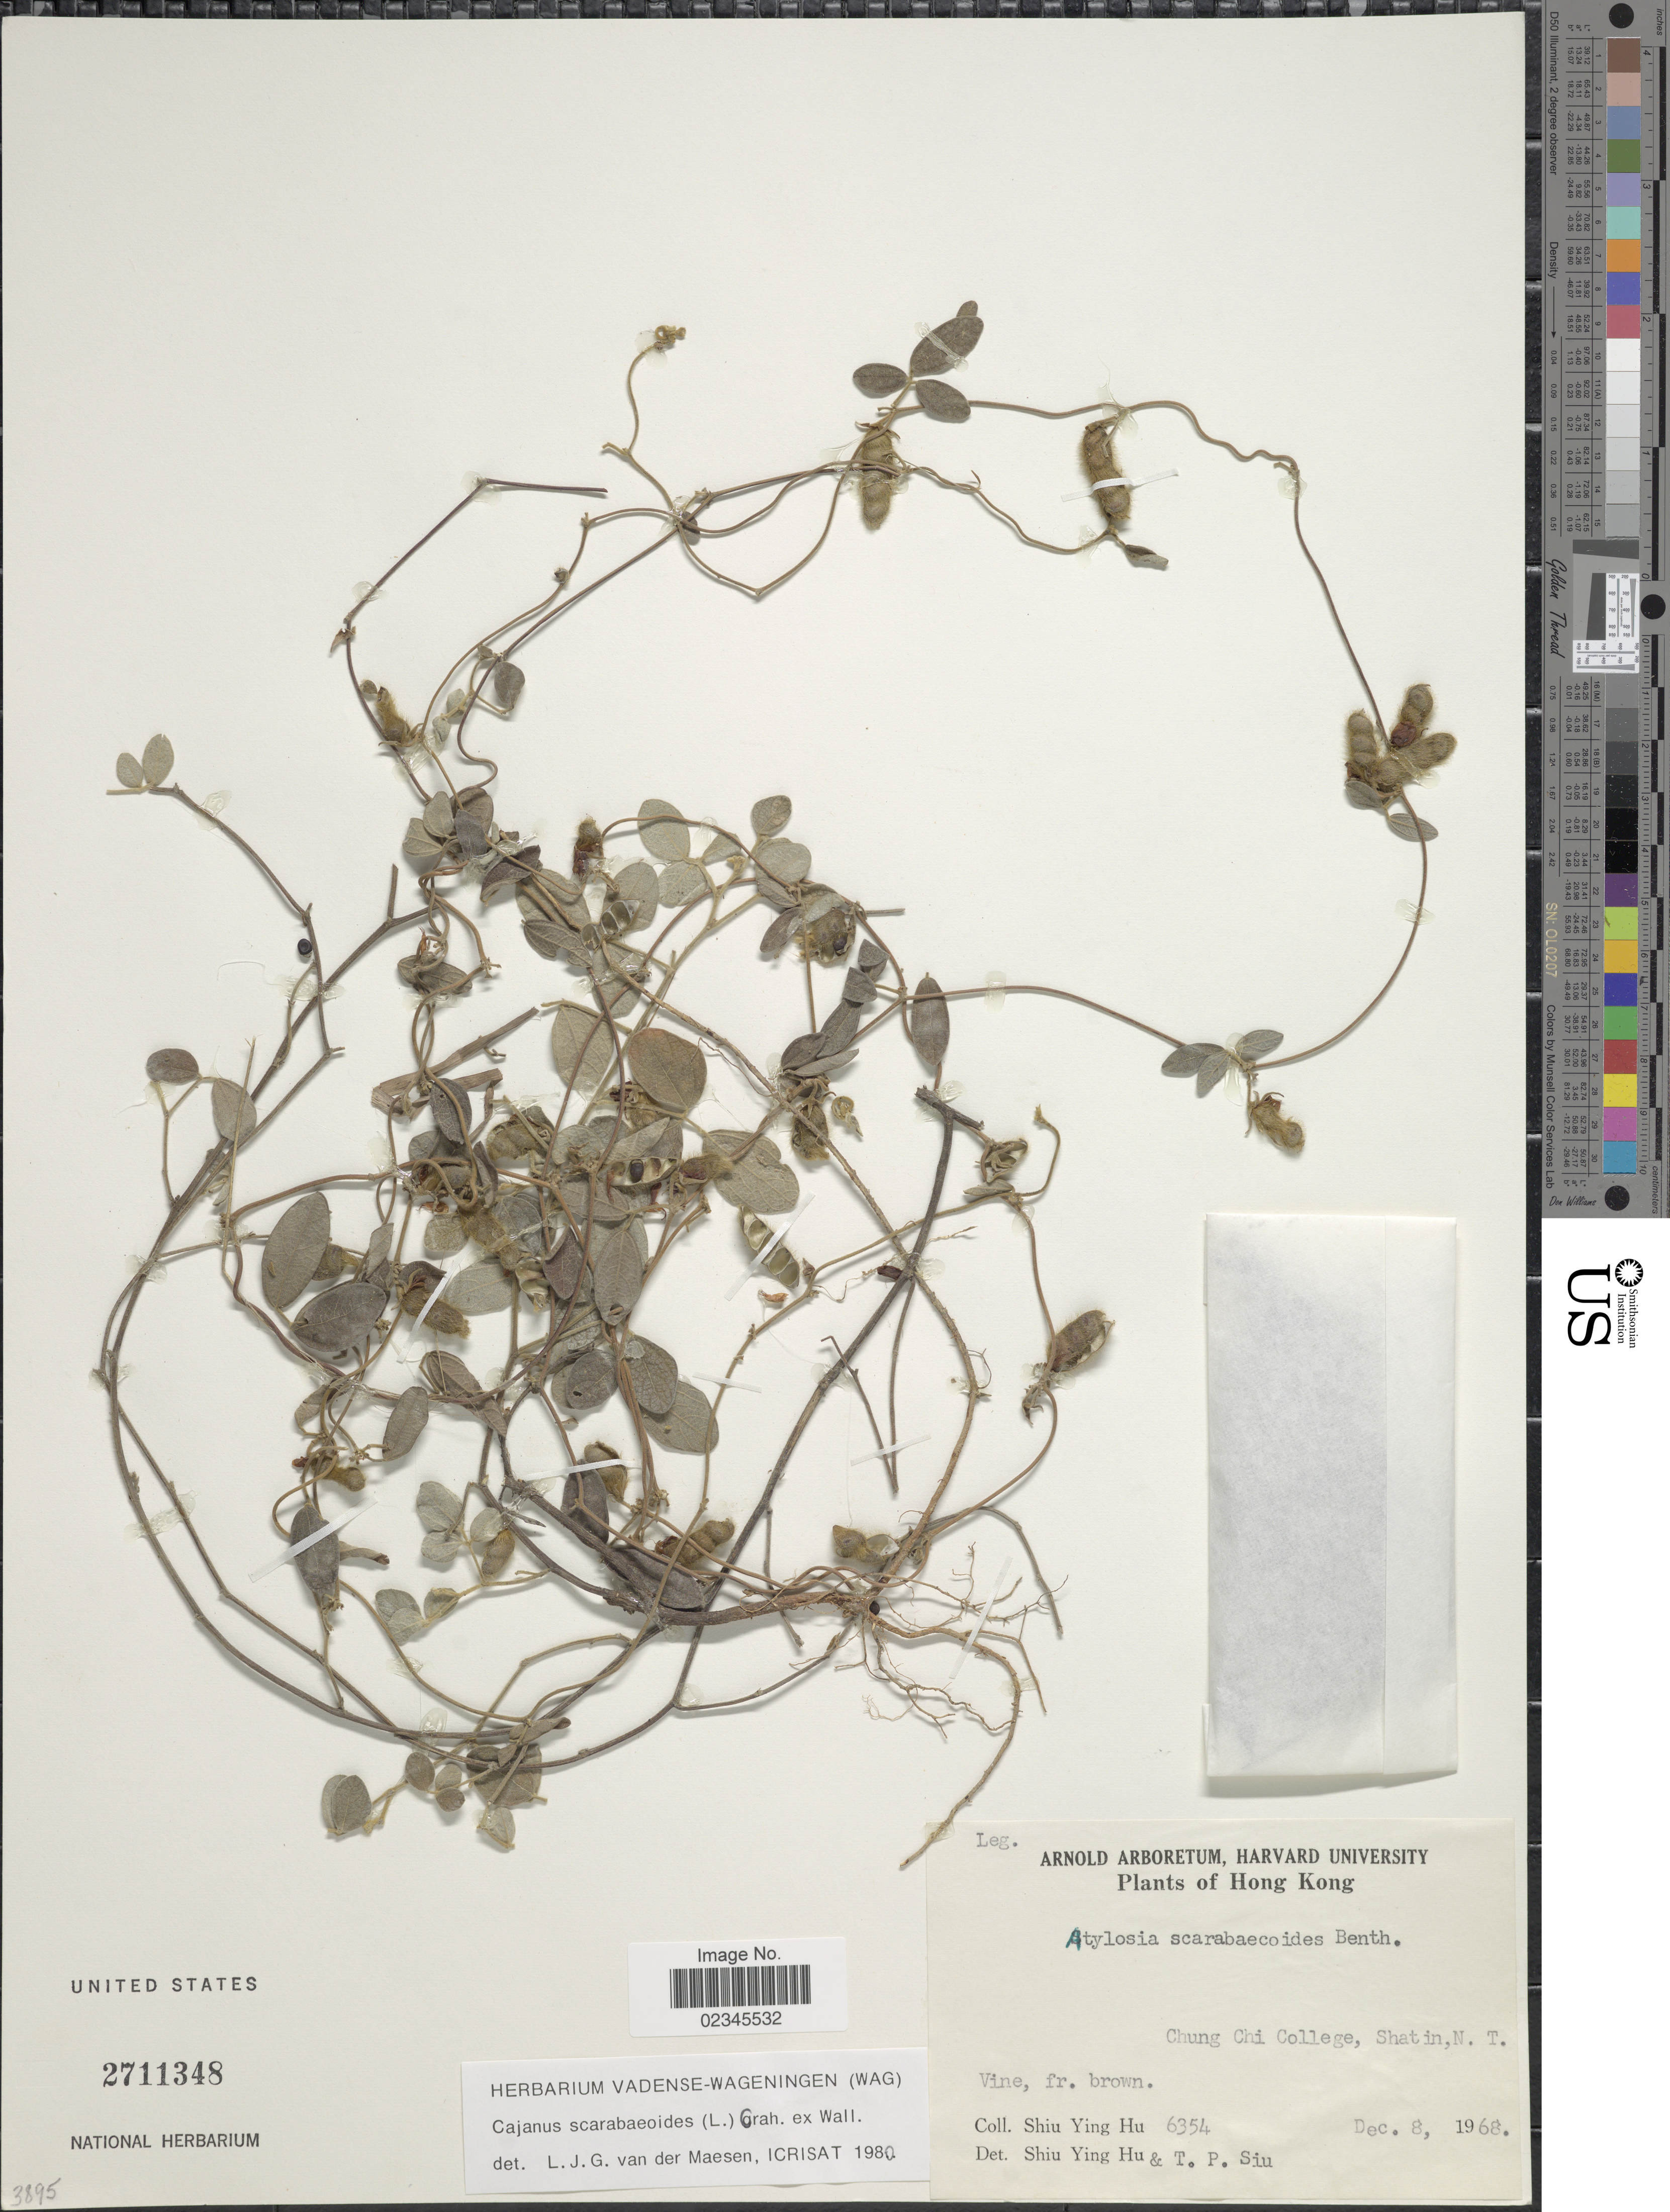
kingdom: Plantae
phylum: Tracheophyta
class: Magnoliopsida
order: Fabales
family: Fabaceae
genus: Cajanus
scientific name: Cajanus scarabaeoides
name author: (L.) Thou. ex Graham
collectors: S. Y. Hu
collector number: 6354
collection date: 1968-12-08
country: China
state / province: Hong Kong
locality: Chung Chi College, Shatin, N. T.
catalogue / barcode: US 2711348